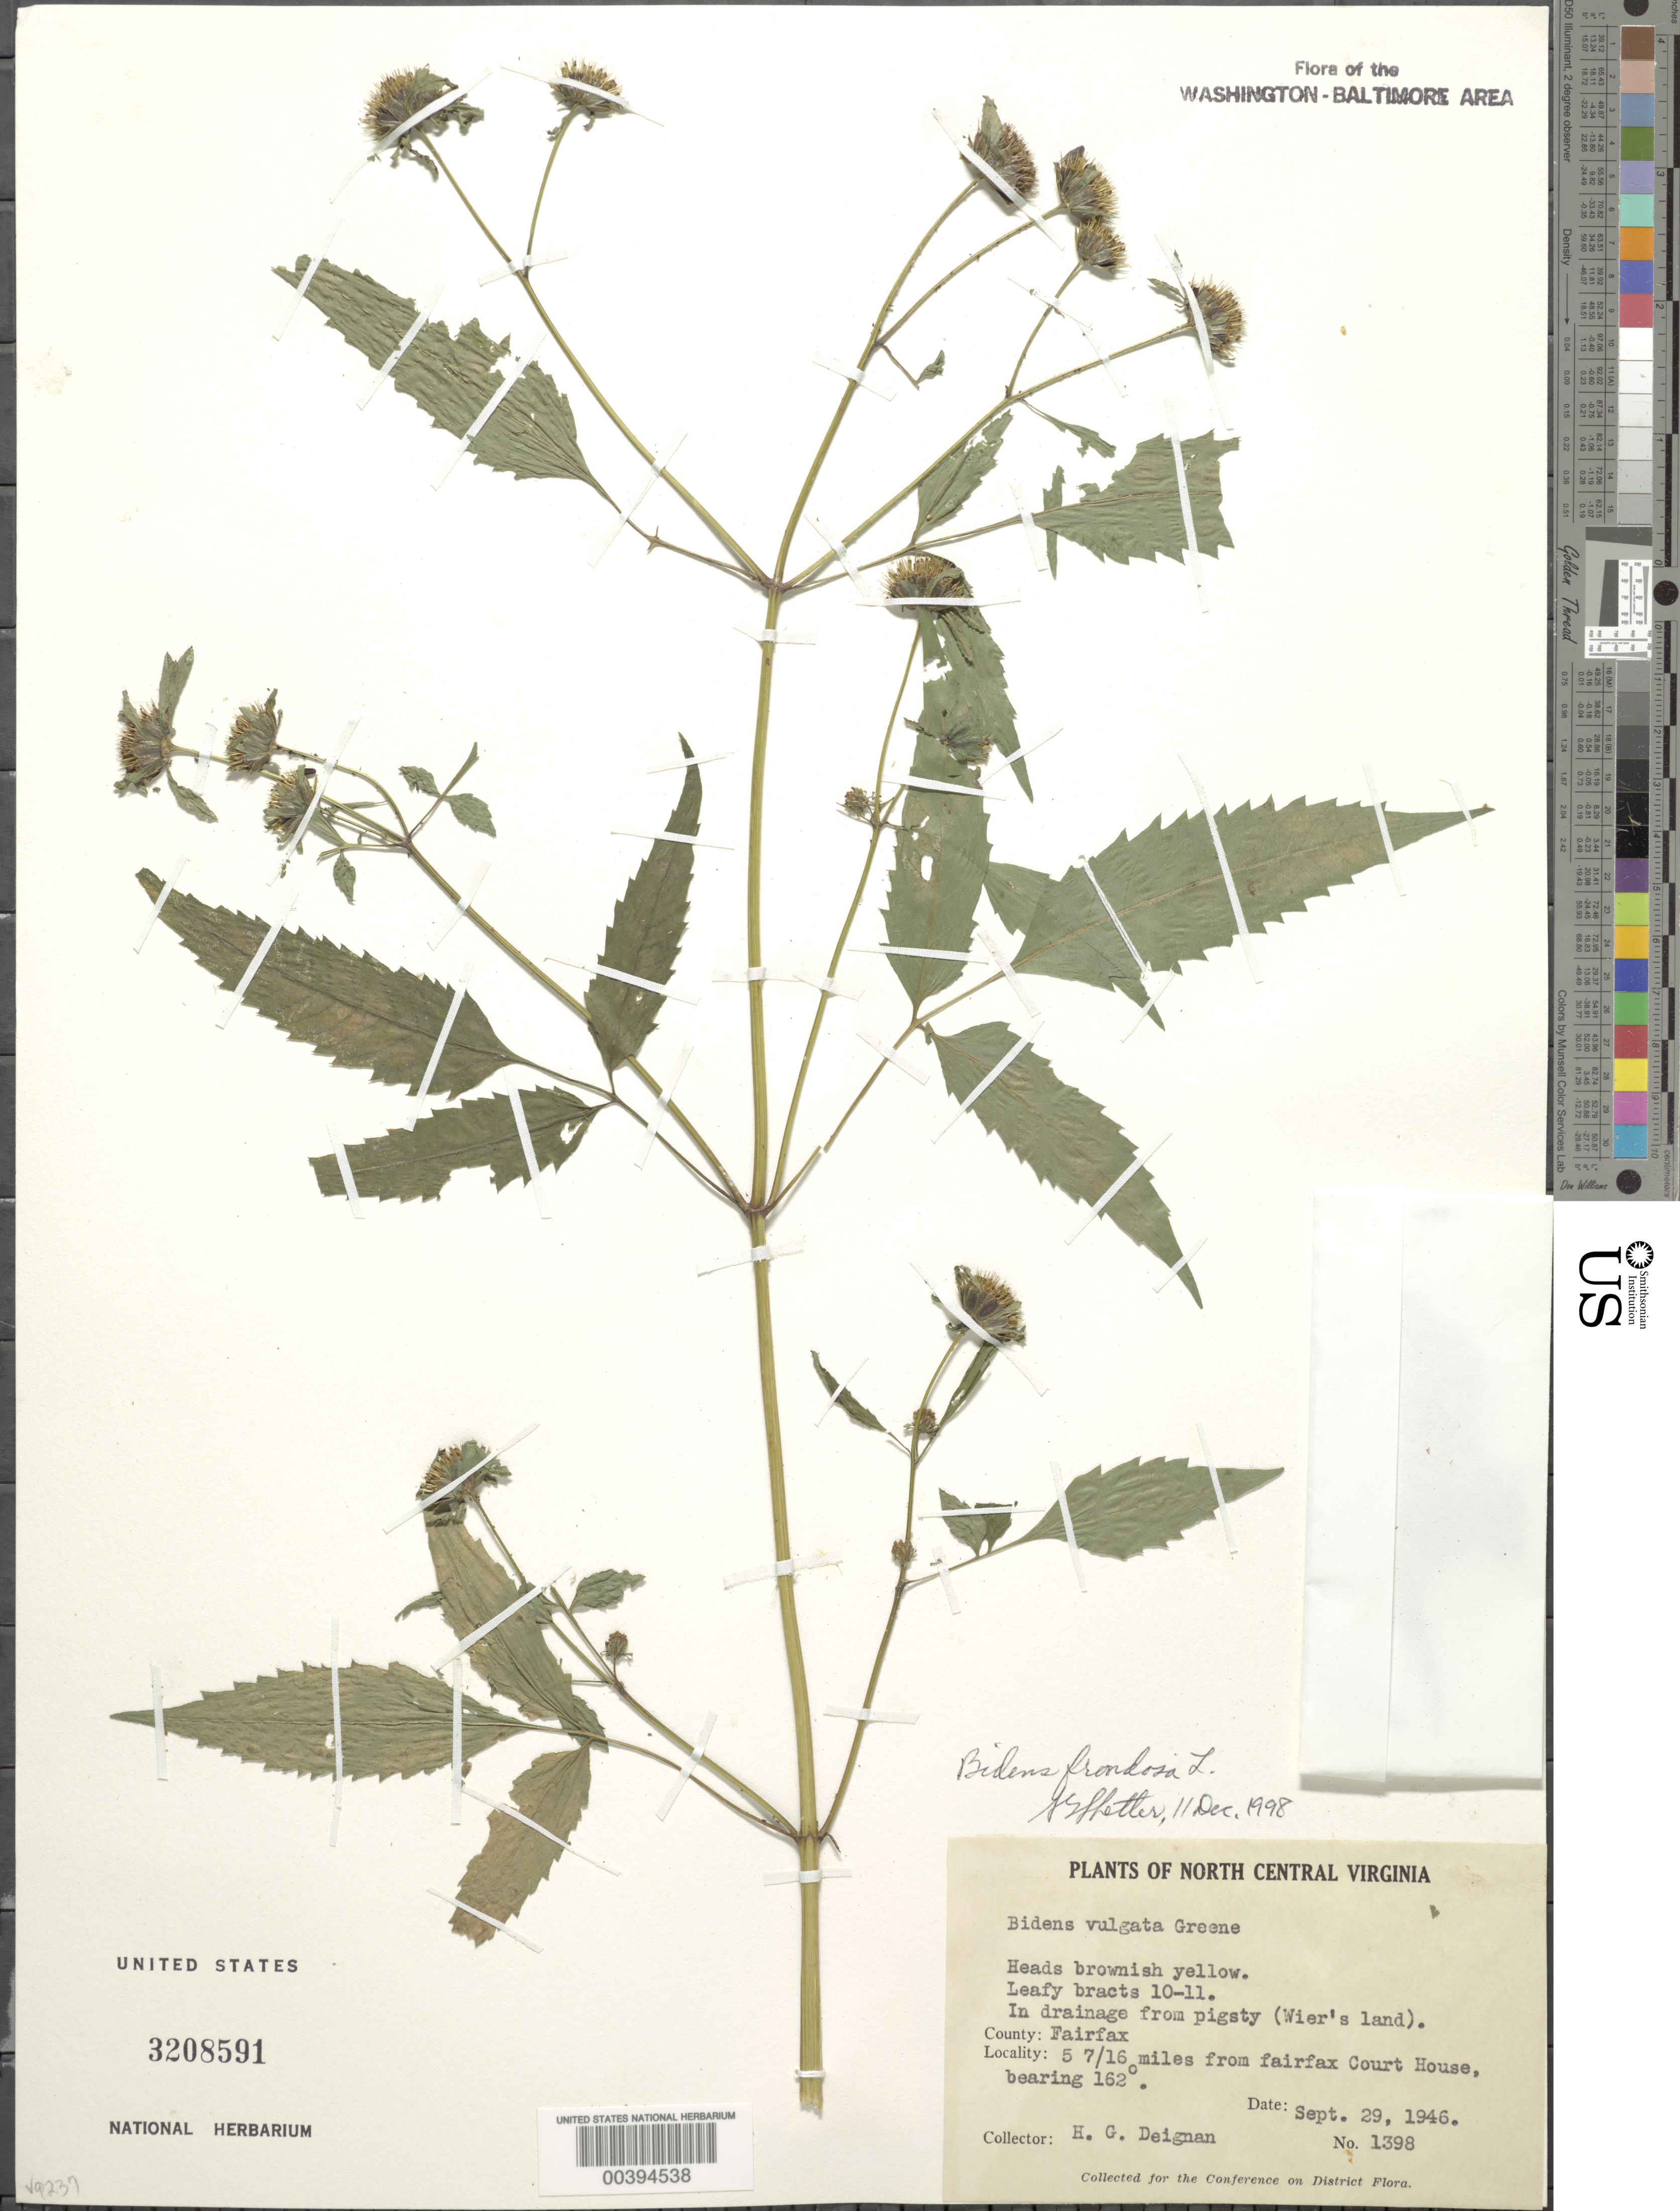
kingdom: Plantae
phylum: Tracheophyta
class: Magnoliopsida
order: Asterales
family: Asteraceae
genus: Bidens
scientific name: Bidens frondosa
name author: L.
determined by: Shetler, Stanwyn G., (US), NMNH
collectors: H. Deignan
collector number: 1398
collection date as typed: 29 Sep 1946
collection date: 1946-09-29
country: United States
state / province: Virginia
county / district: Fairfax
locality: Wier's Land, 5 7/16 M from Fairfax Court House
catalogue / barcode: US 3208591